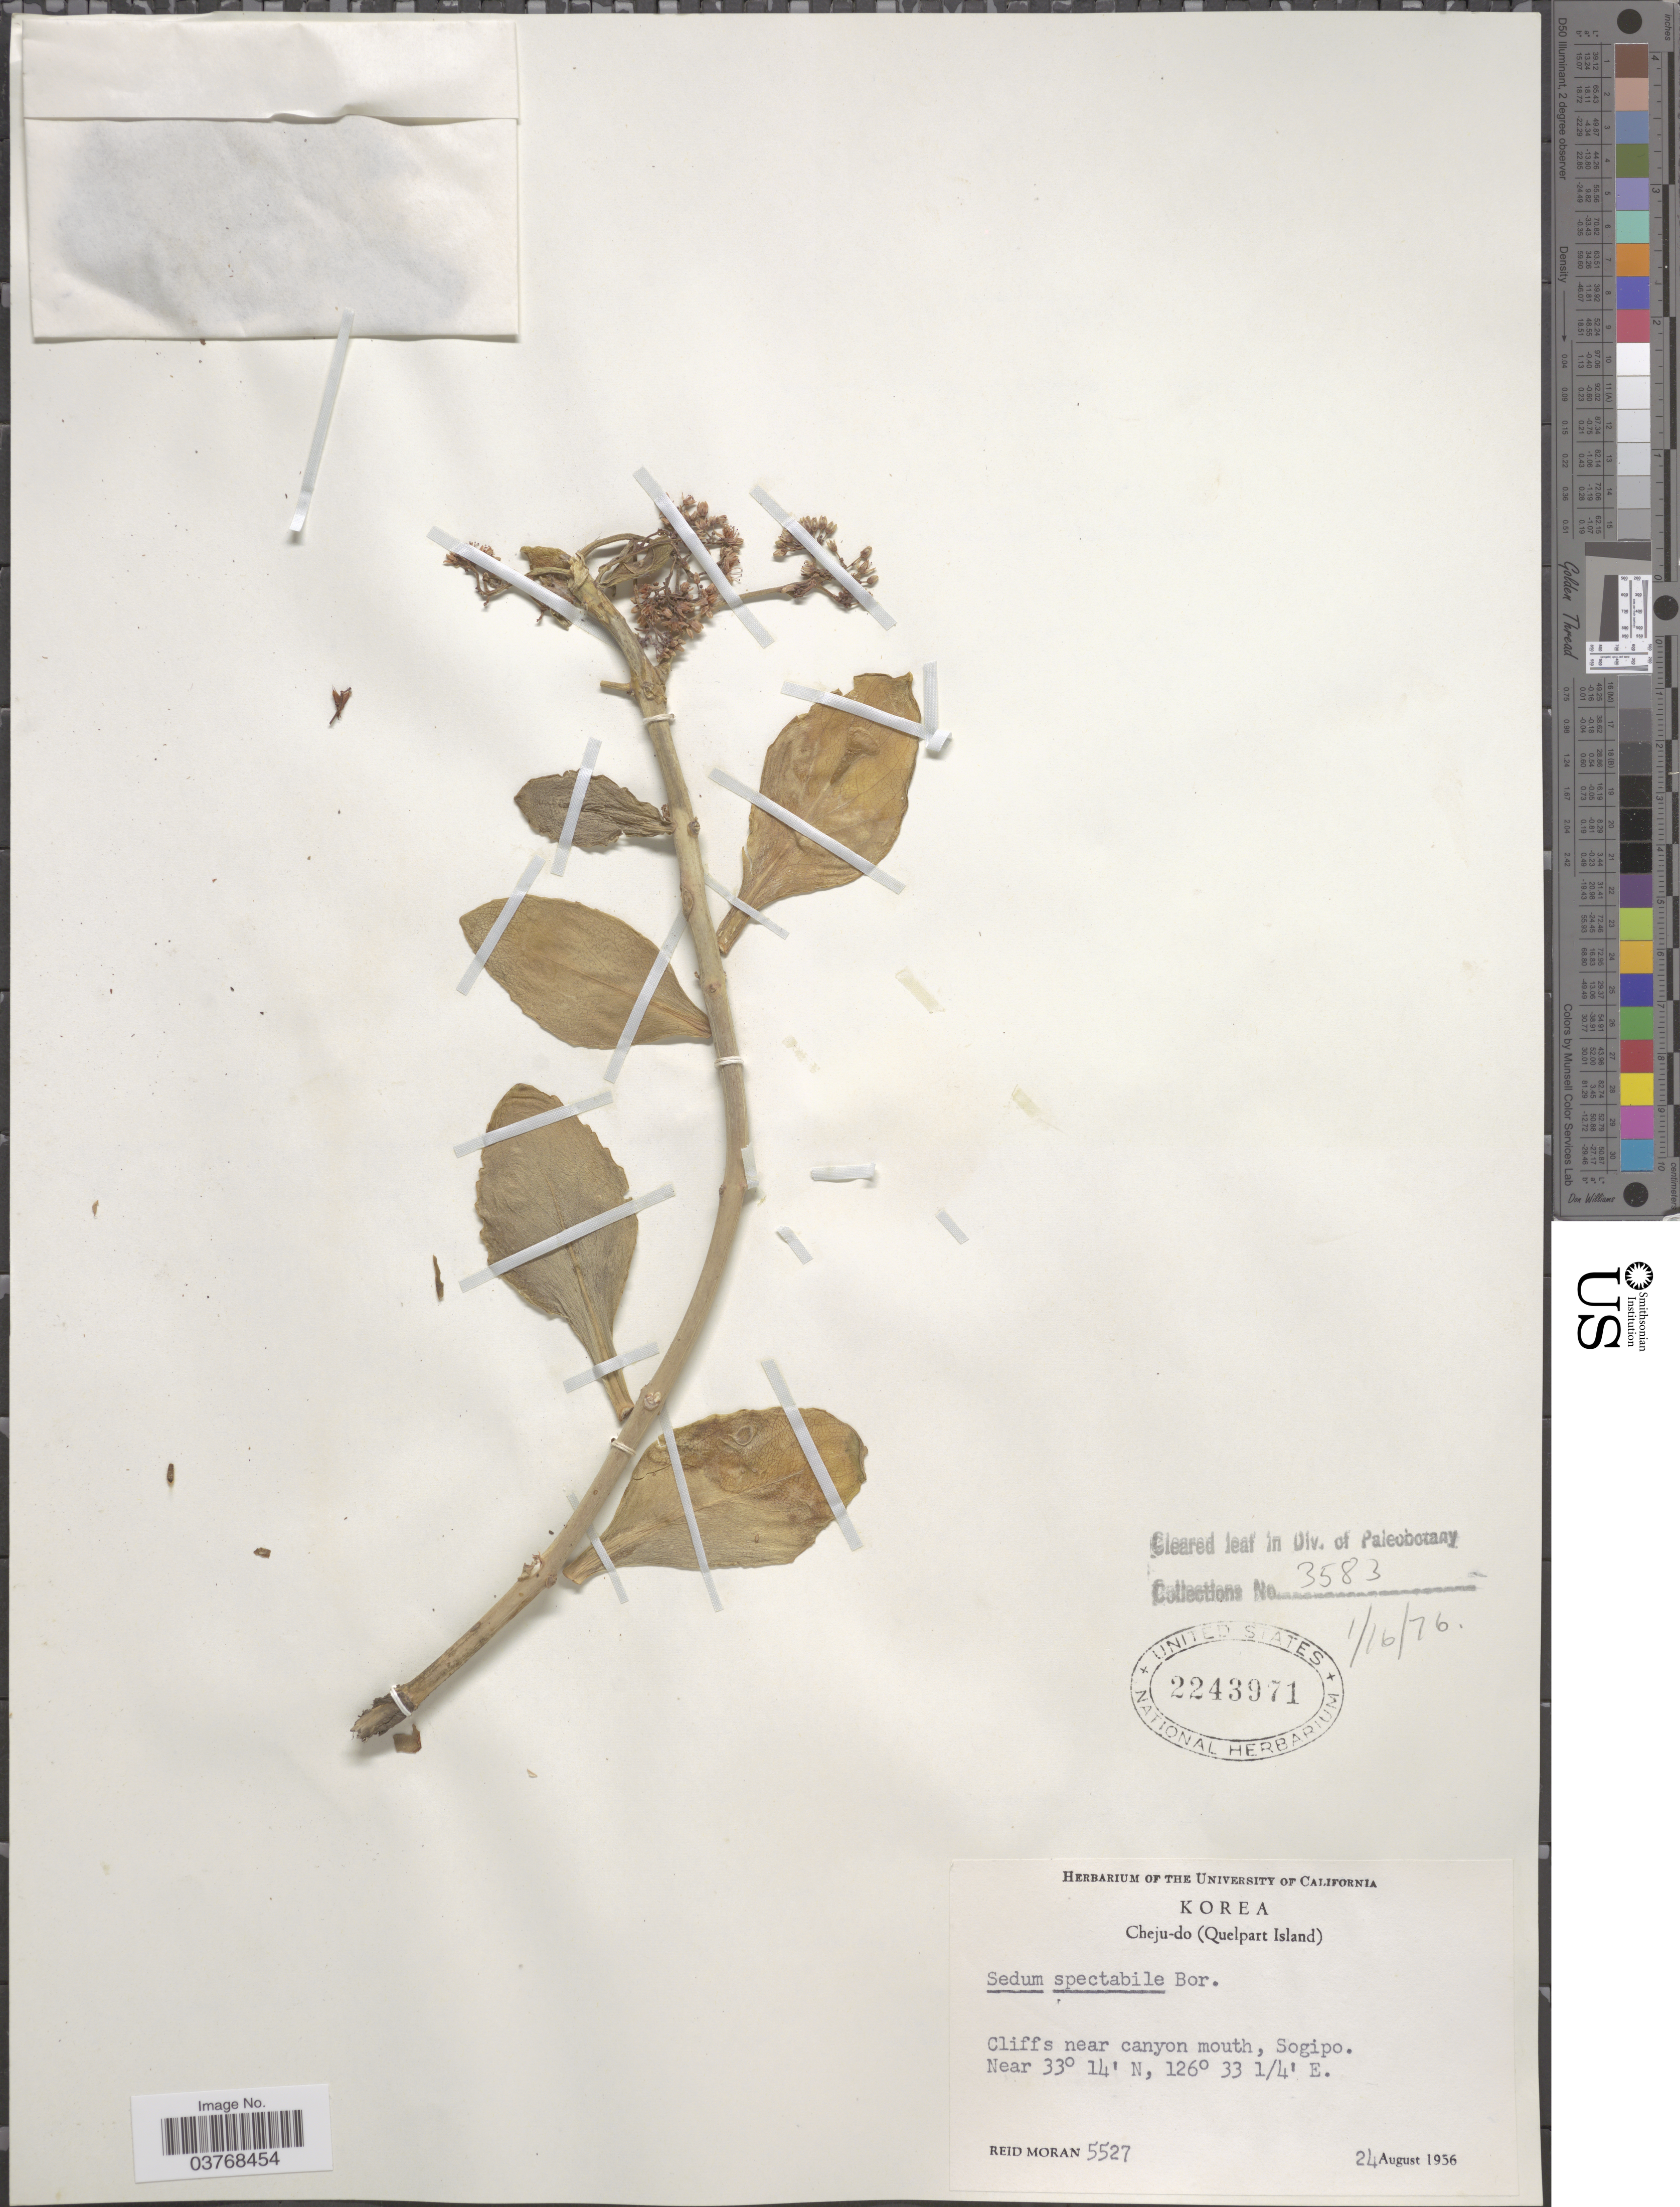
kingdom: Plantae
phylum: Tracheophyta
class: Magnoliopsida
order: Saxifragales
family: Crassulaceae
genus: Hylotelephium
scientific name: Hylotelephium spectabile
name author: (Boreau) H. Ohba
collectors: R. Moran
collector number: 5527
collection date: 1956-08-24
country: South Korea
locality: Cheju-do (Quelpart Island). Cliffs near canyon mouth, Sogipo.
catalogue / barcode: US 2243971